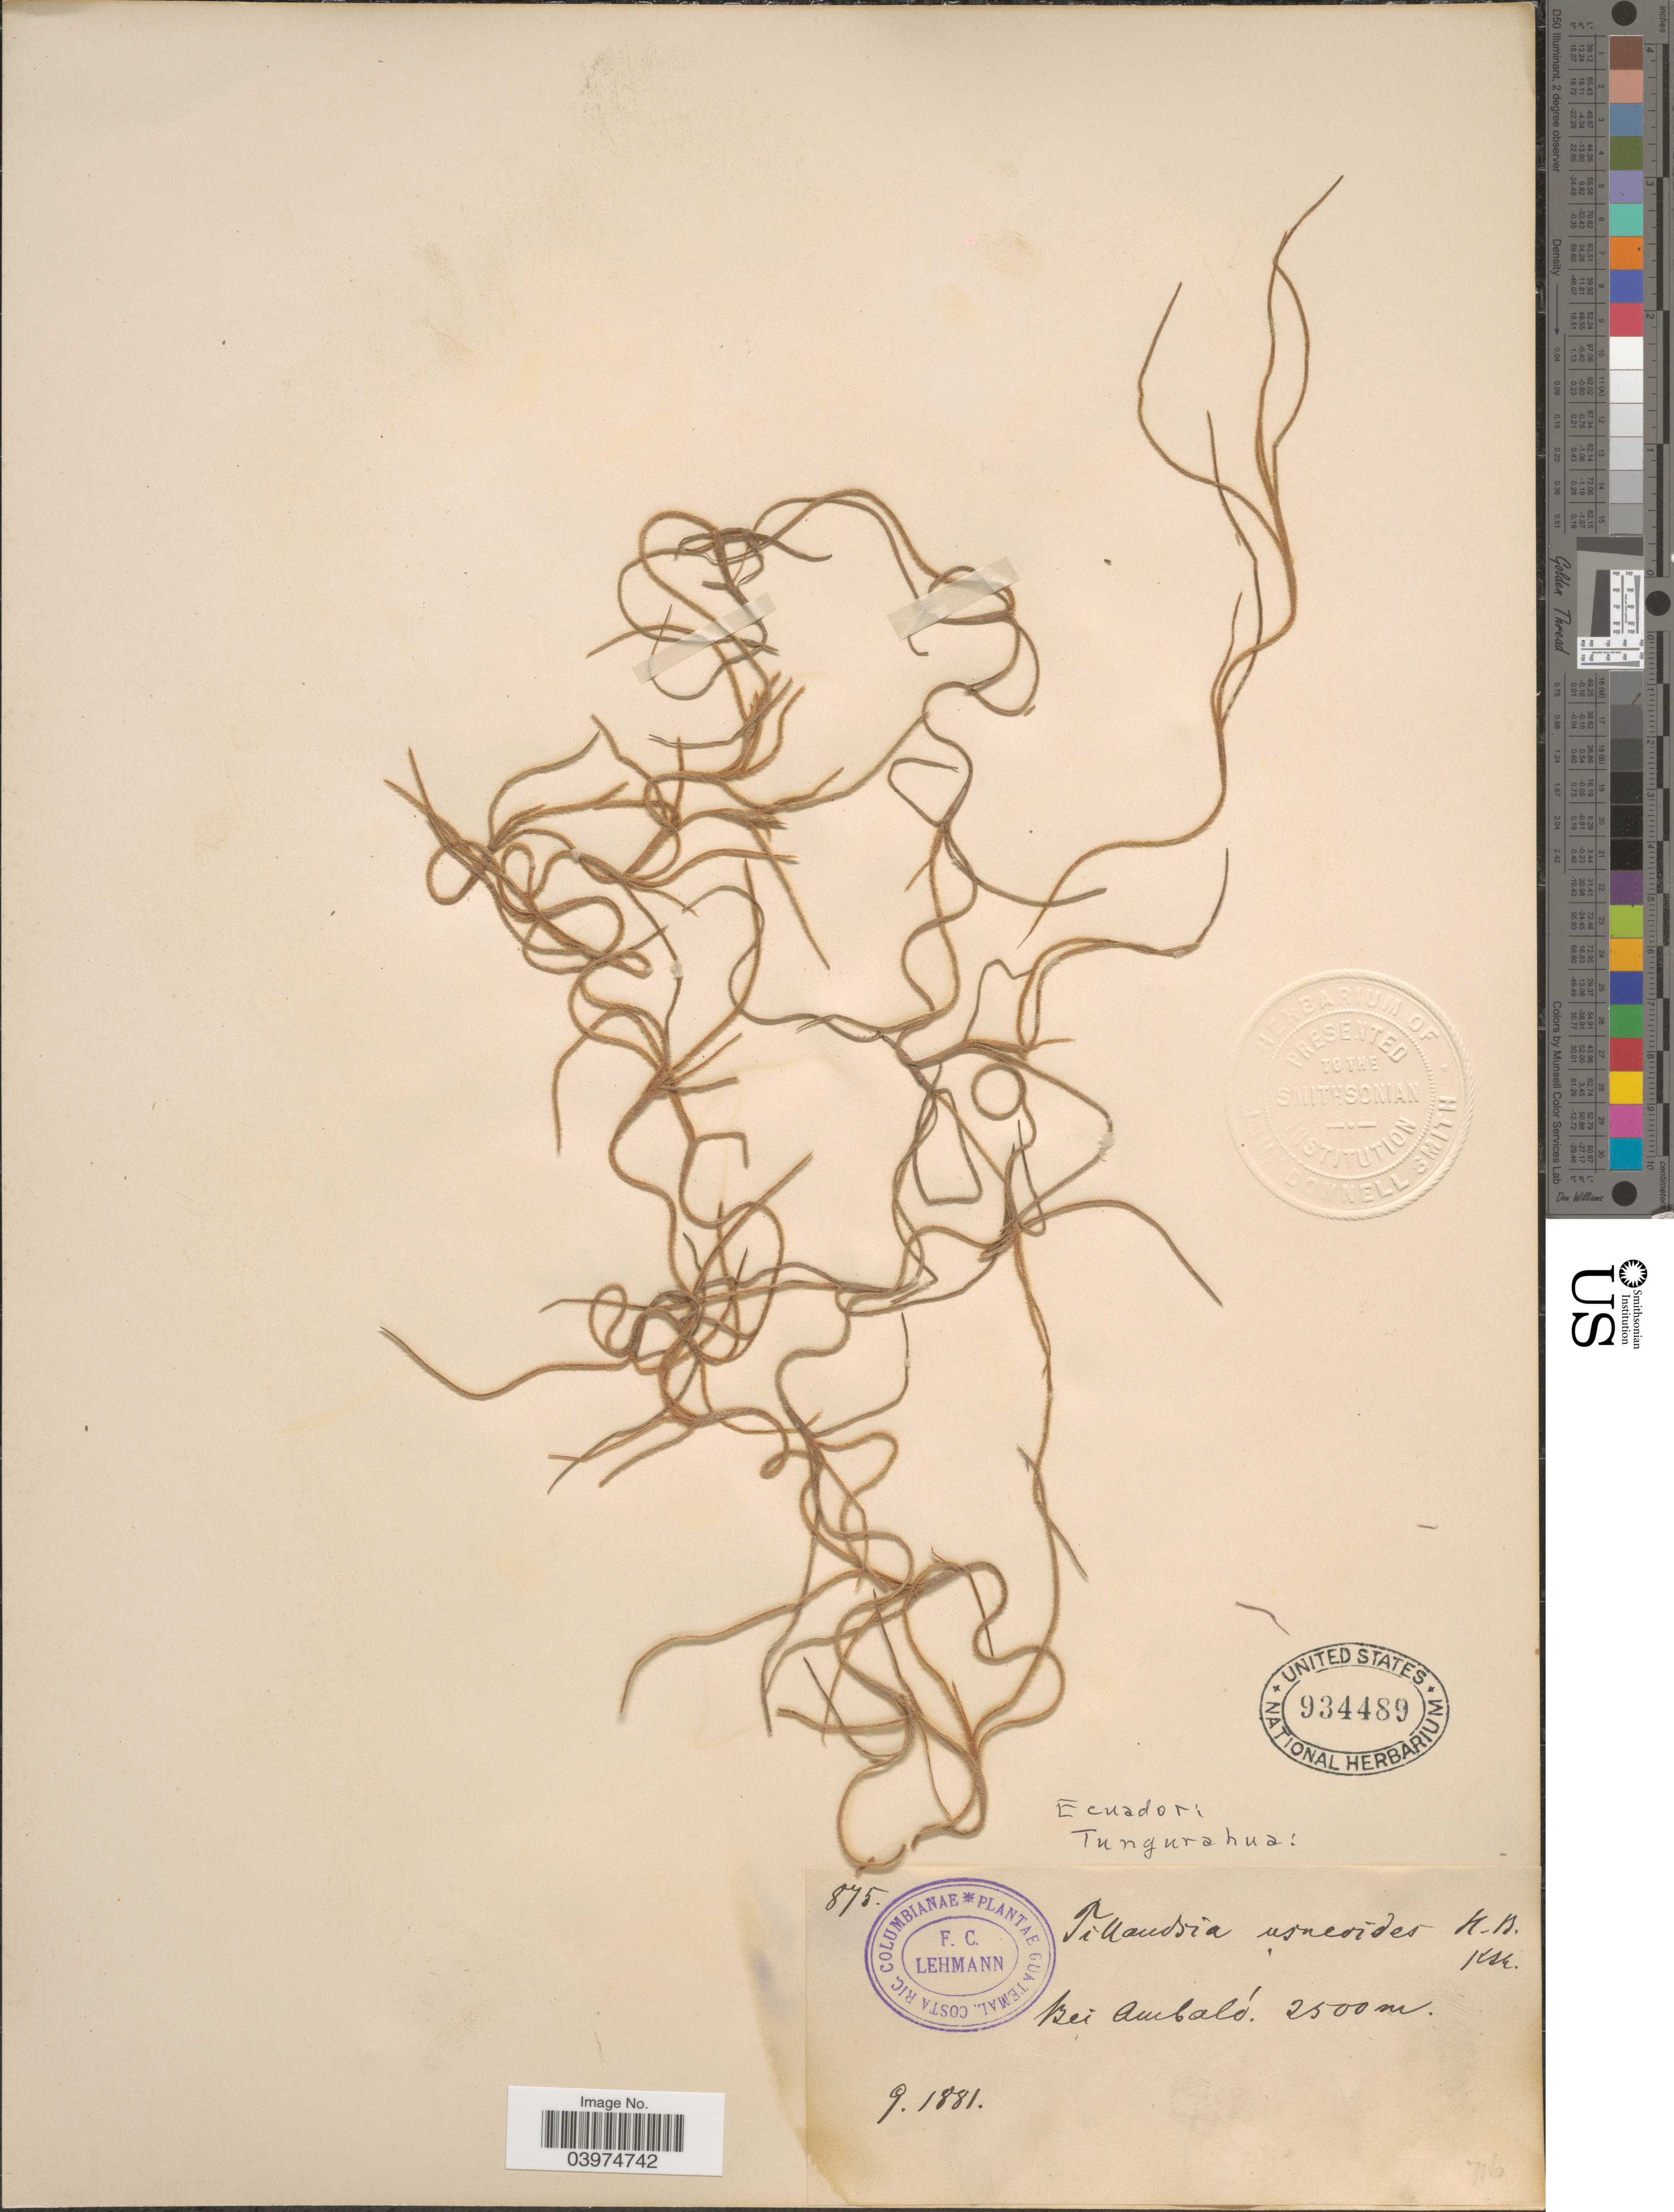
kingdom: Plantae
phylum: Tracheophyta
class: Liliopsida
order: Poales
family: Bromeliaceae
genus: Tillandsia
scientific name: Tillandsia usneoides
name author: (L.) L.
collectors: F. C. Lehmann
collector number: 875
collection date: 1881-09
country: Ecuador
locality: Bei Ambaló.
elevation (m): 2500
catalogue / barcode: US 934489